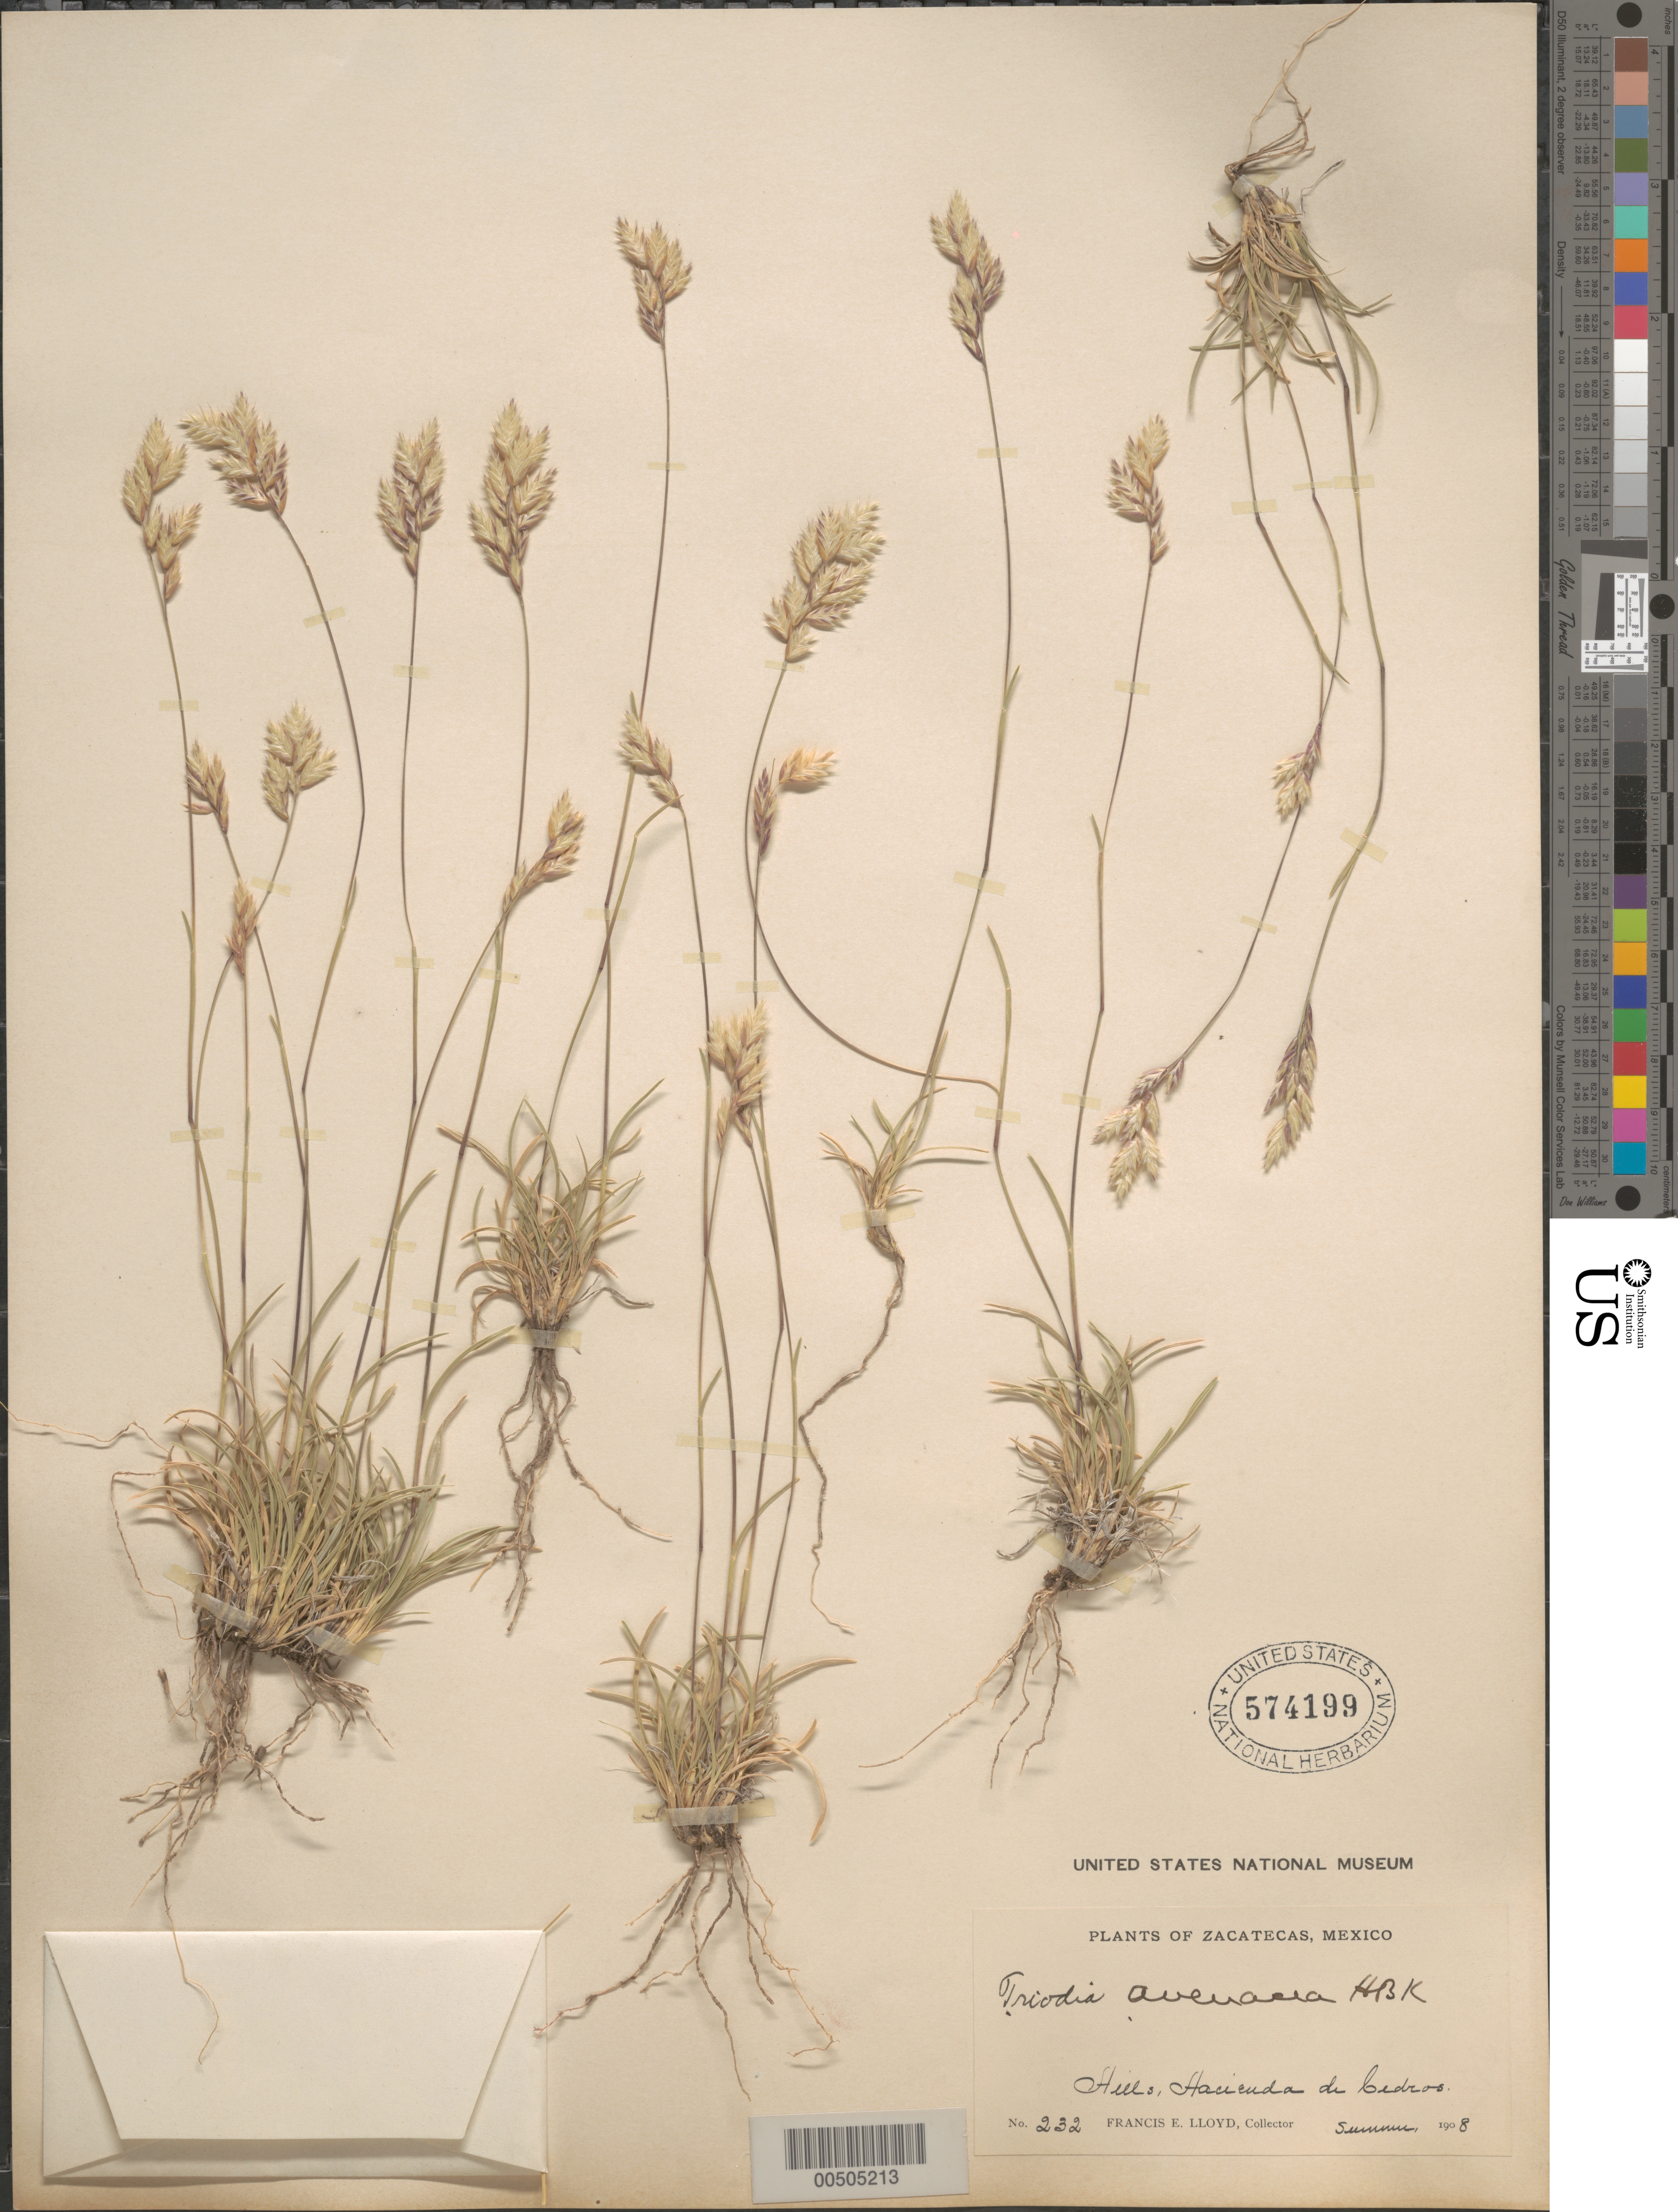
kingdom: Plantae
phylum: Tracheophyta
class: Liliopsida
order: Poales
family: Poaceae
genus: Erioneuron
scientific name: Erioneuron avenaceum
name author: (Kunth) Tateoka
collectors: F. E. Lloyd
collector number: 232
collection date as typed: Sum 1908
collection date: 1908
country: Mexico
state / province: Zacatecas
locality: Hacienda de Cedros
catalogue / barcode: US 574199